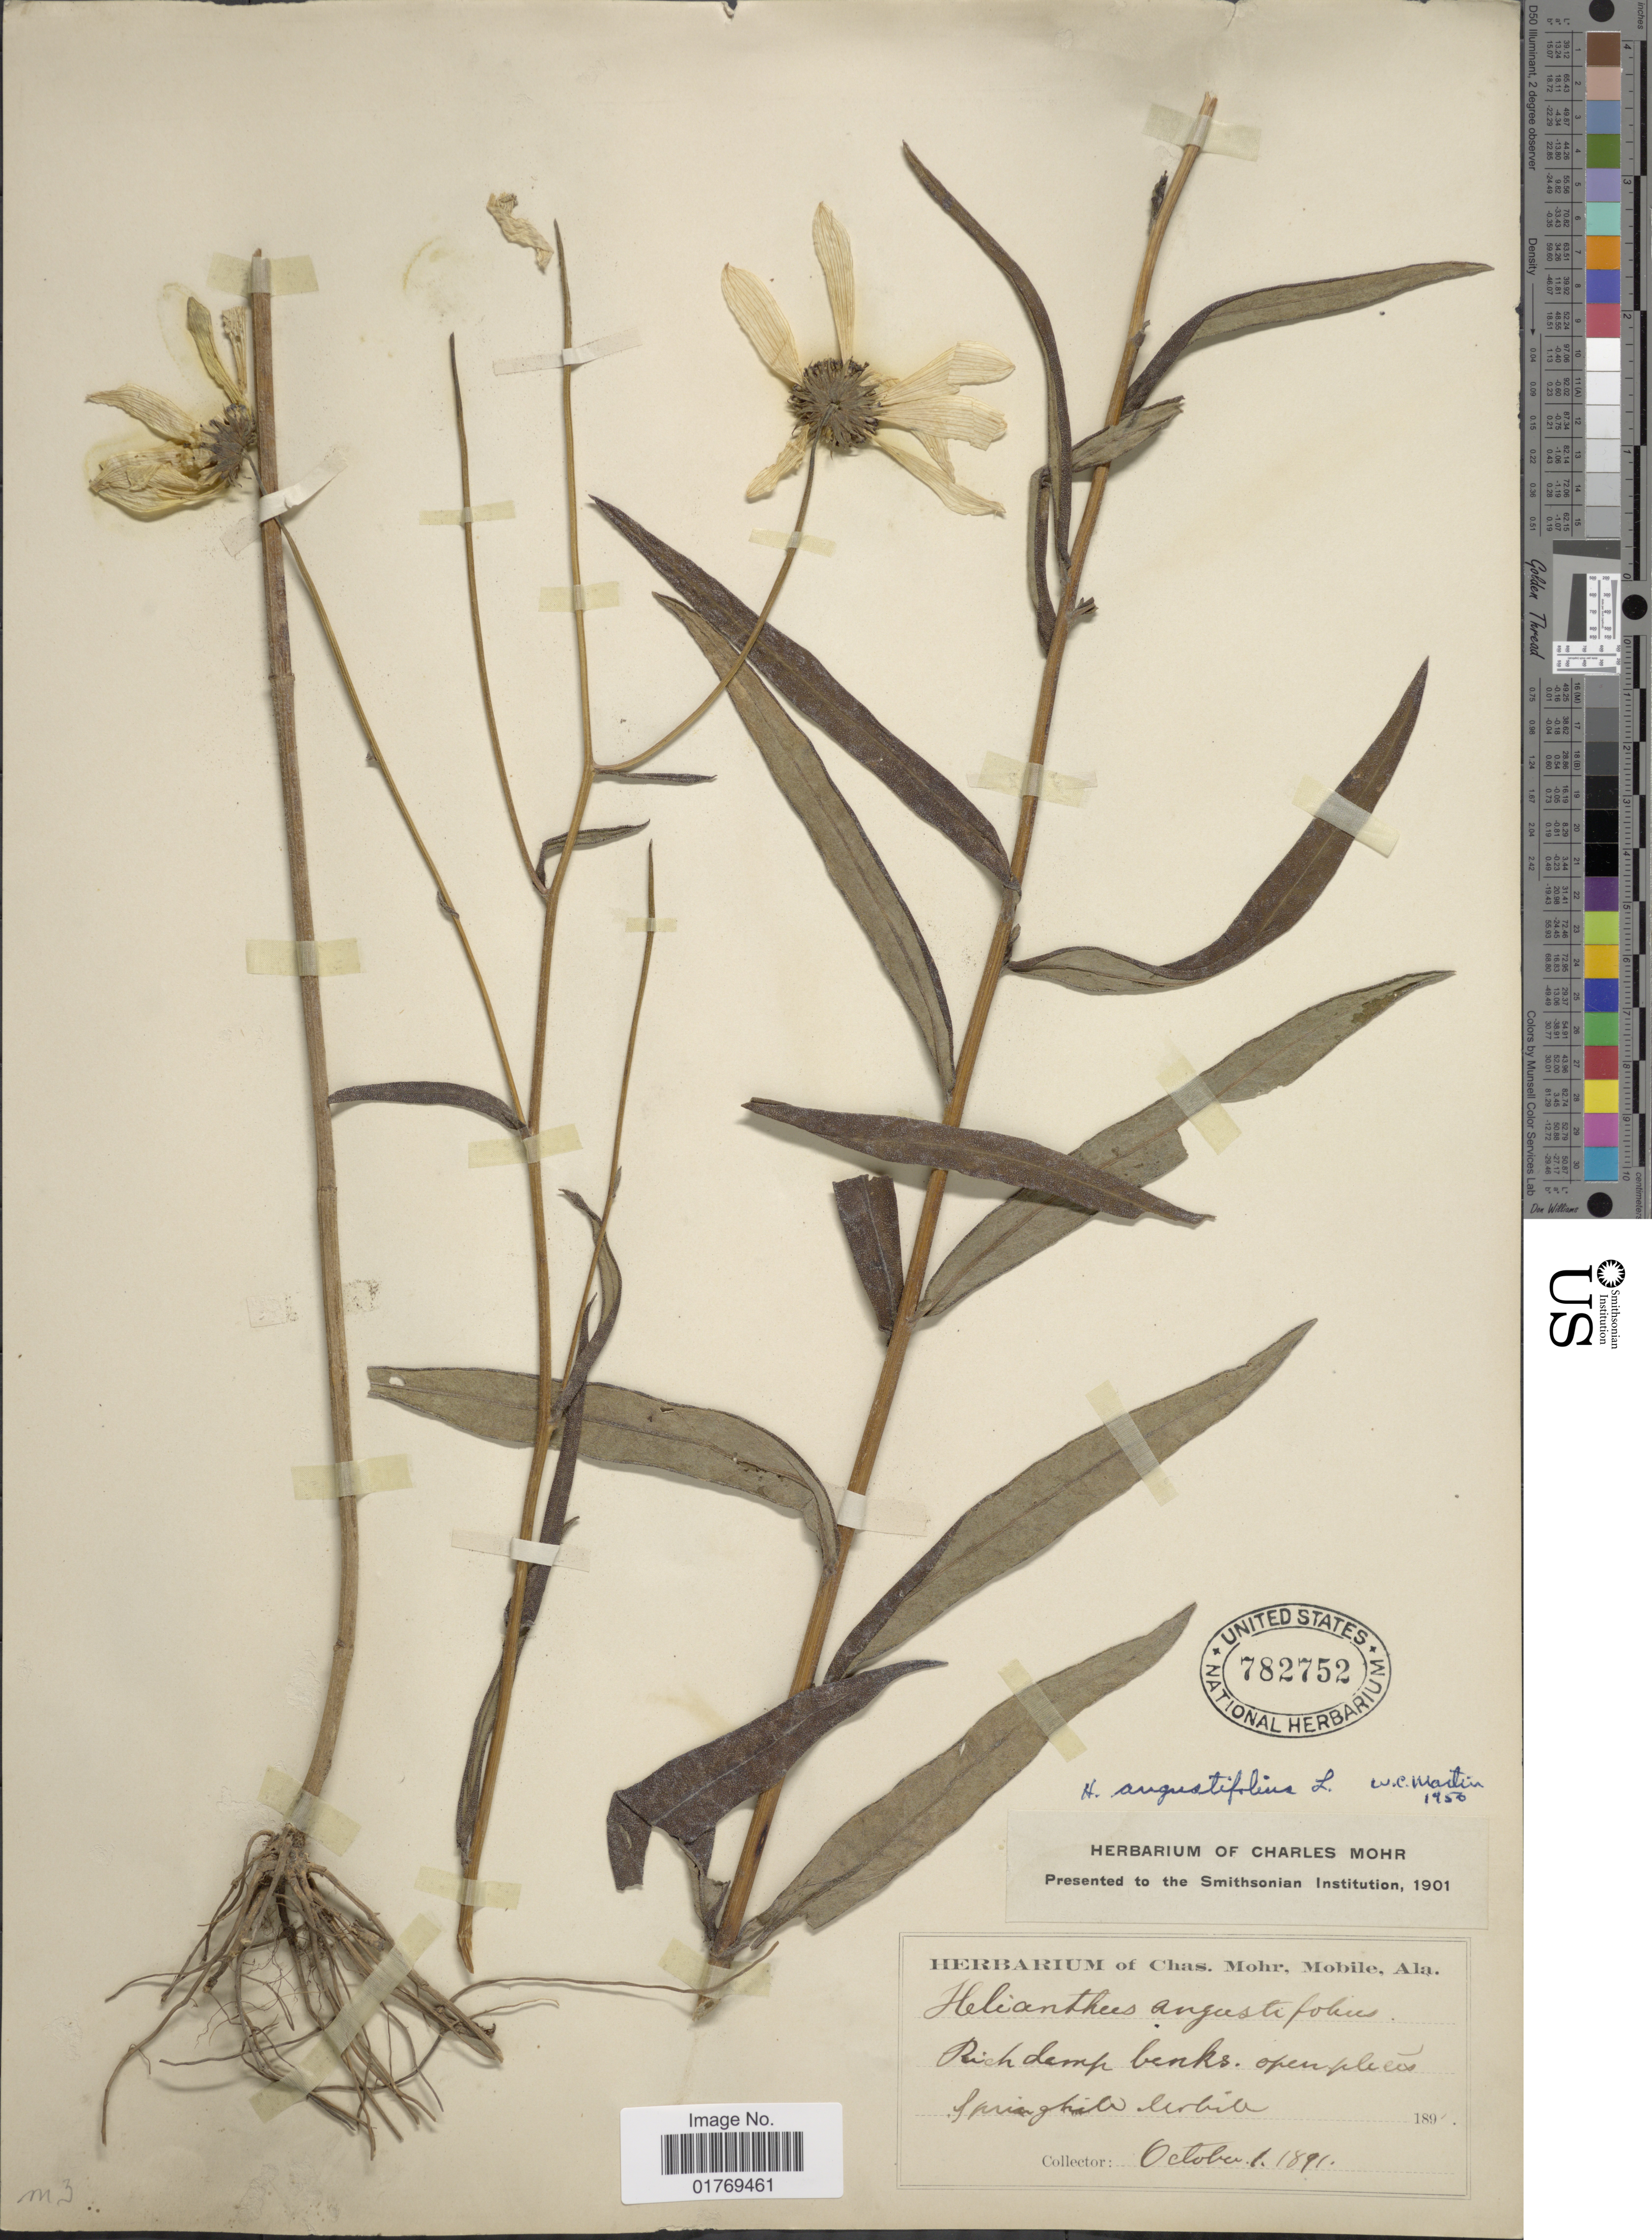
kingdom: Plantae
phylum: Tracheophyta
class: Magnoliopsida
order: Asterales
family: Asteraceae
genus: Helianthus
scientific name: Helianthus angustifolius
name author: L.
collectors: ex herb. Charles Mohr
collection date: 1891-10-01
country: United States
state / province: Alabama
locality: Springfield Mobile.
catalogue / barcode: US 782752